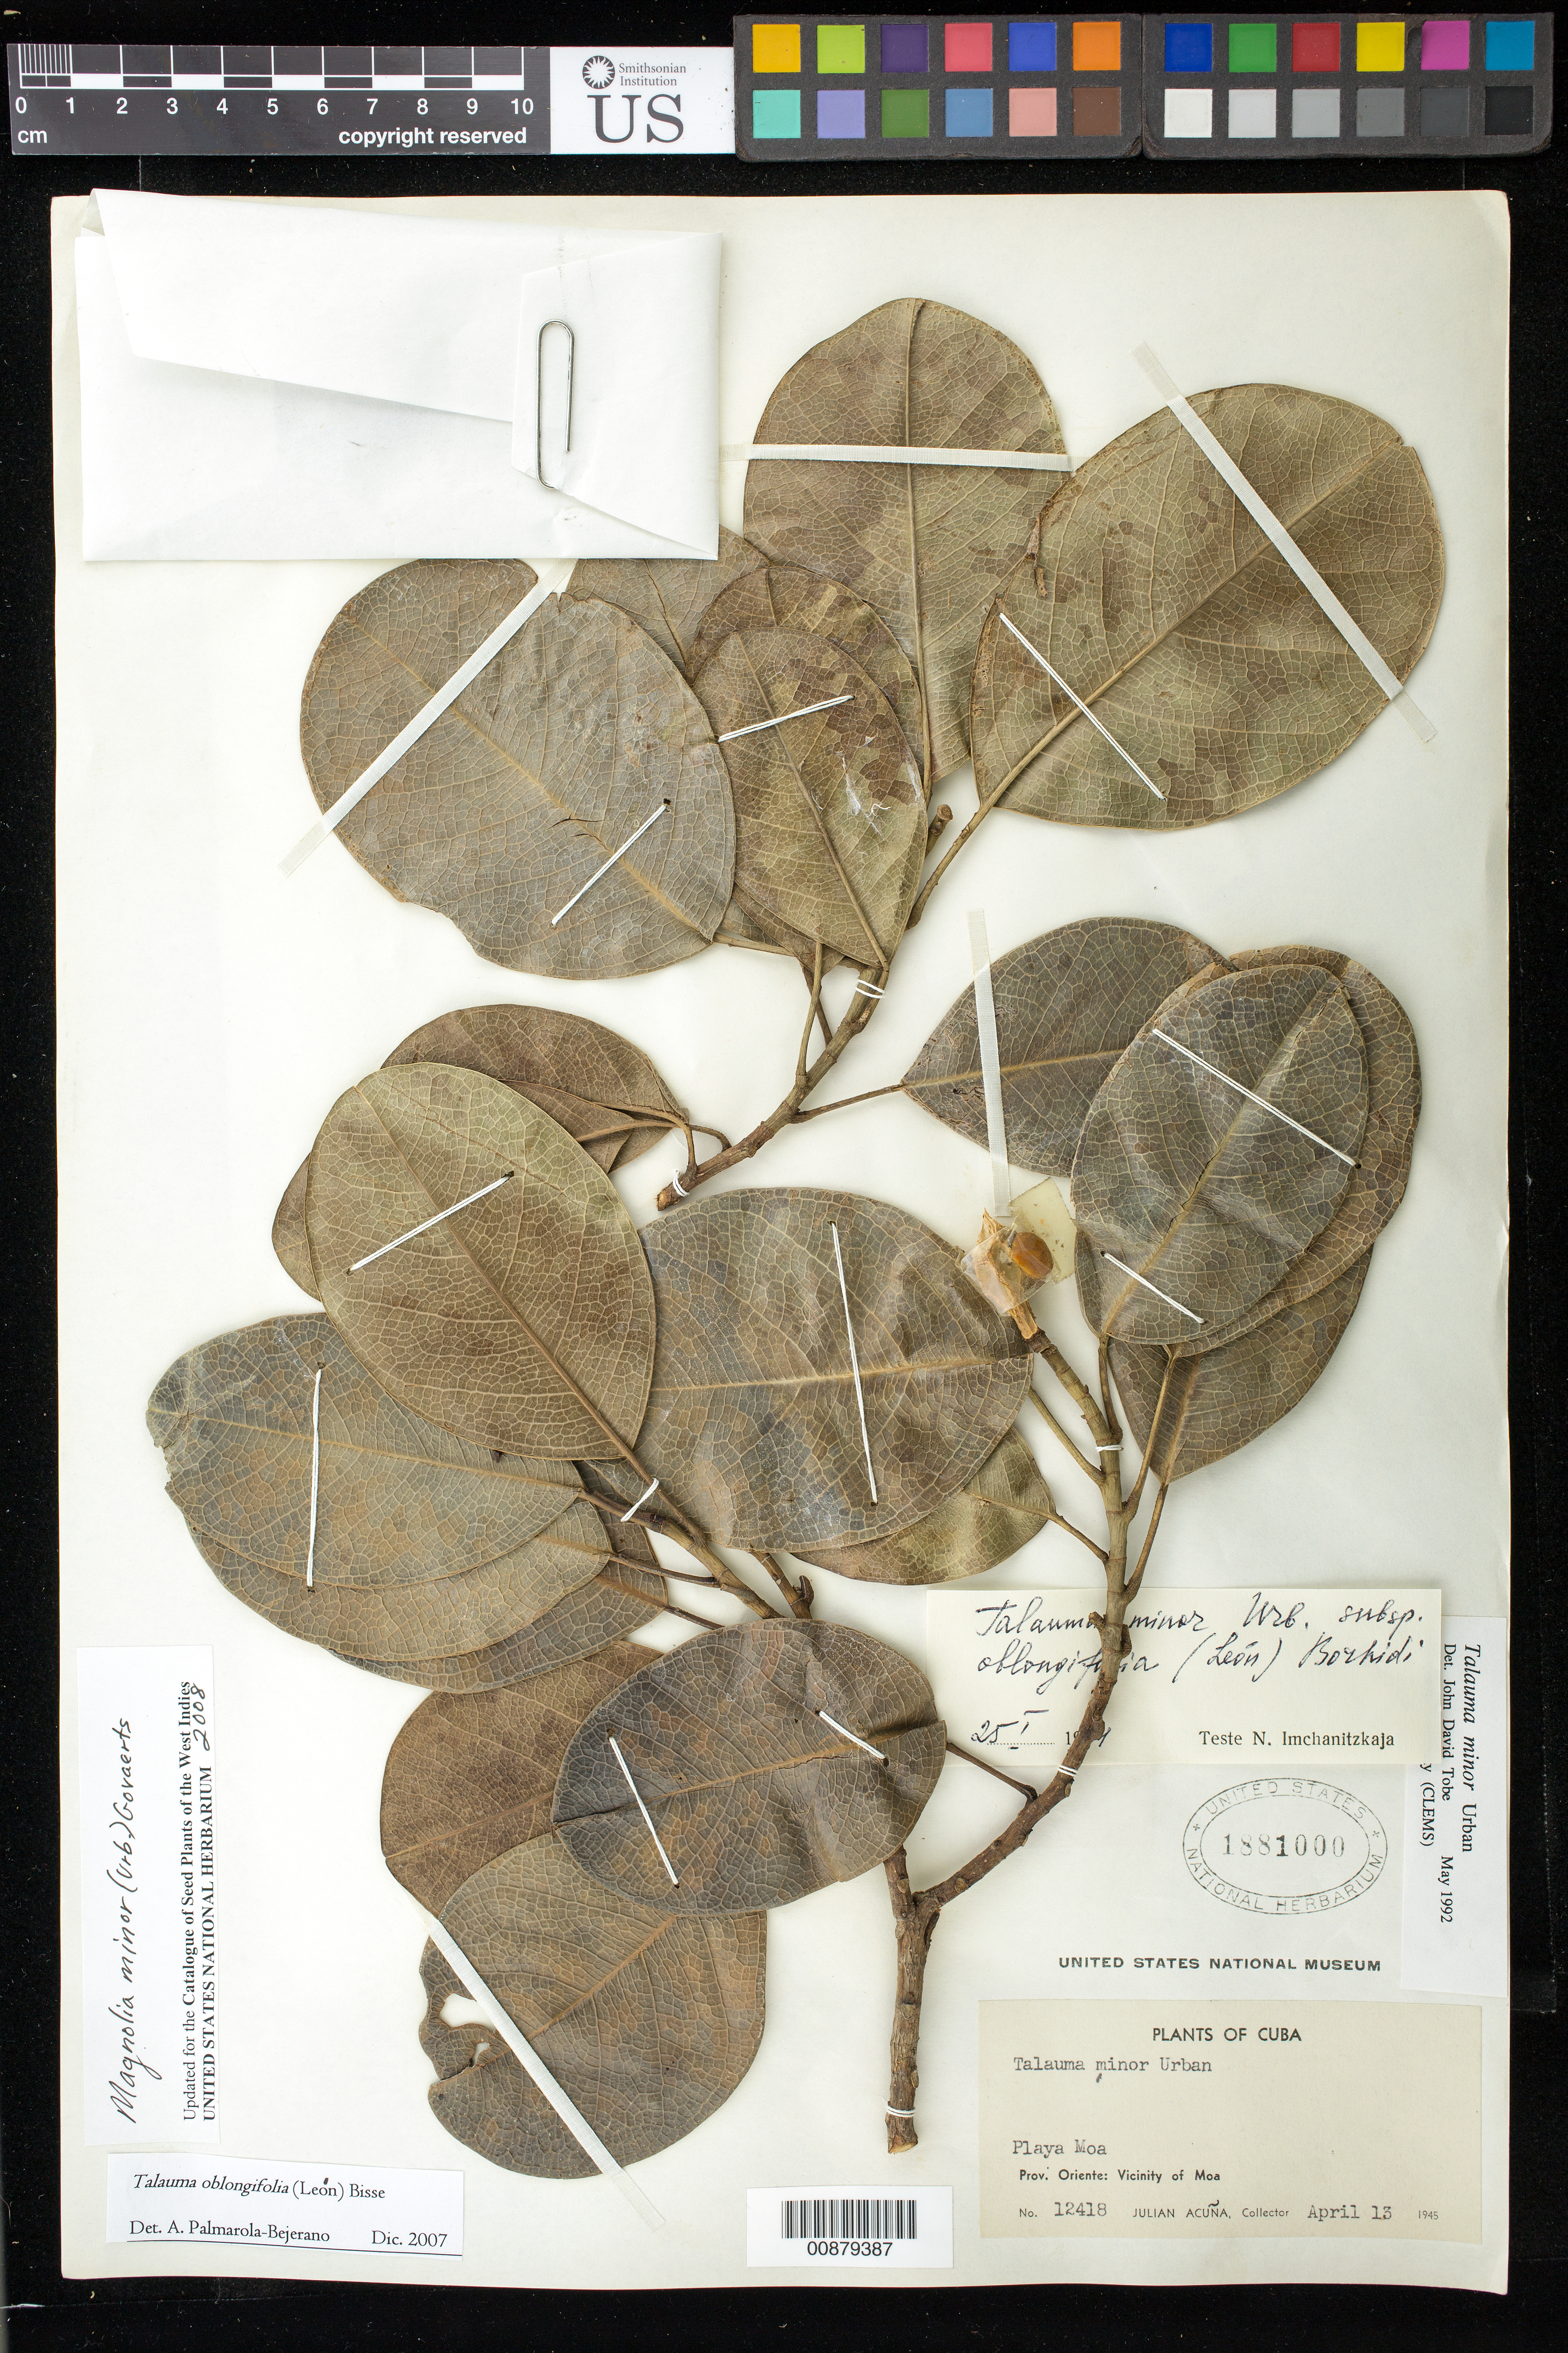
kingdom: Plantae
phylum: Tracheophyta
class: Magnoliopsida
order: Magnoliales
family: Magnoliaceae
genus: Magnolia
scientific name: Magnolia minor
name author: (Urb.) Govaerts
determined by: Cat. Seed Plants West Indies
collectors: J. Acuña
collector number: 12418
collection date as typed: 13 Apr 1945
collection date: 1945-04-13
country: Cuba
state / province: Holguín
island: Cuba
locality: Vicinity of Moa [Oriente] Playa Moa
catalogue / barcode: US 1881000